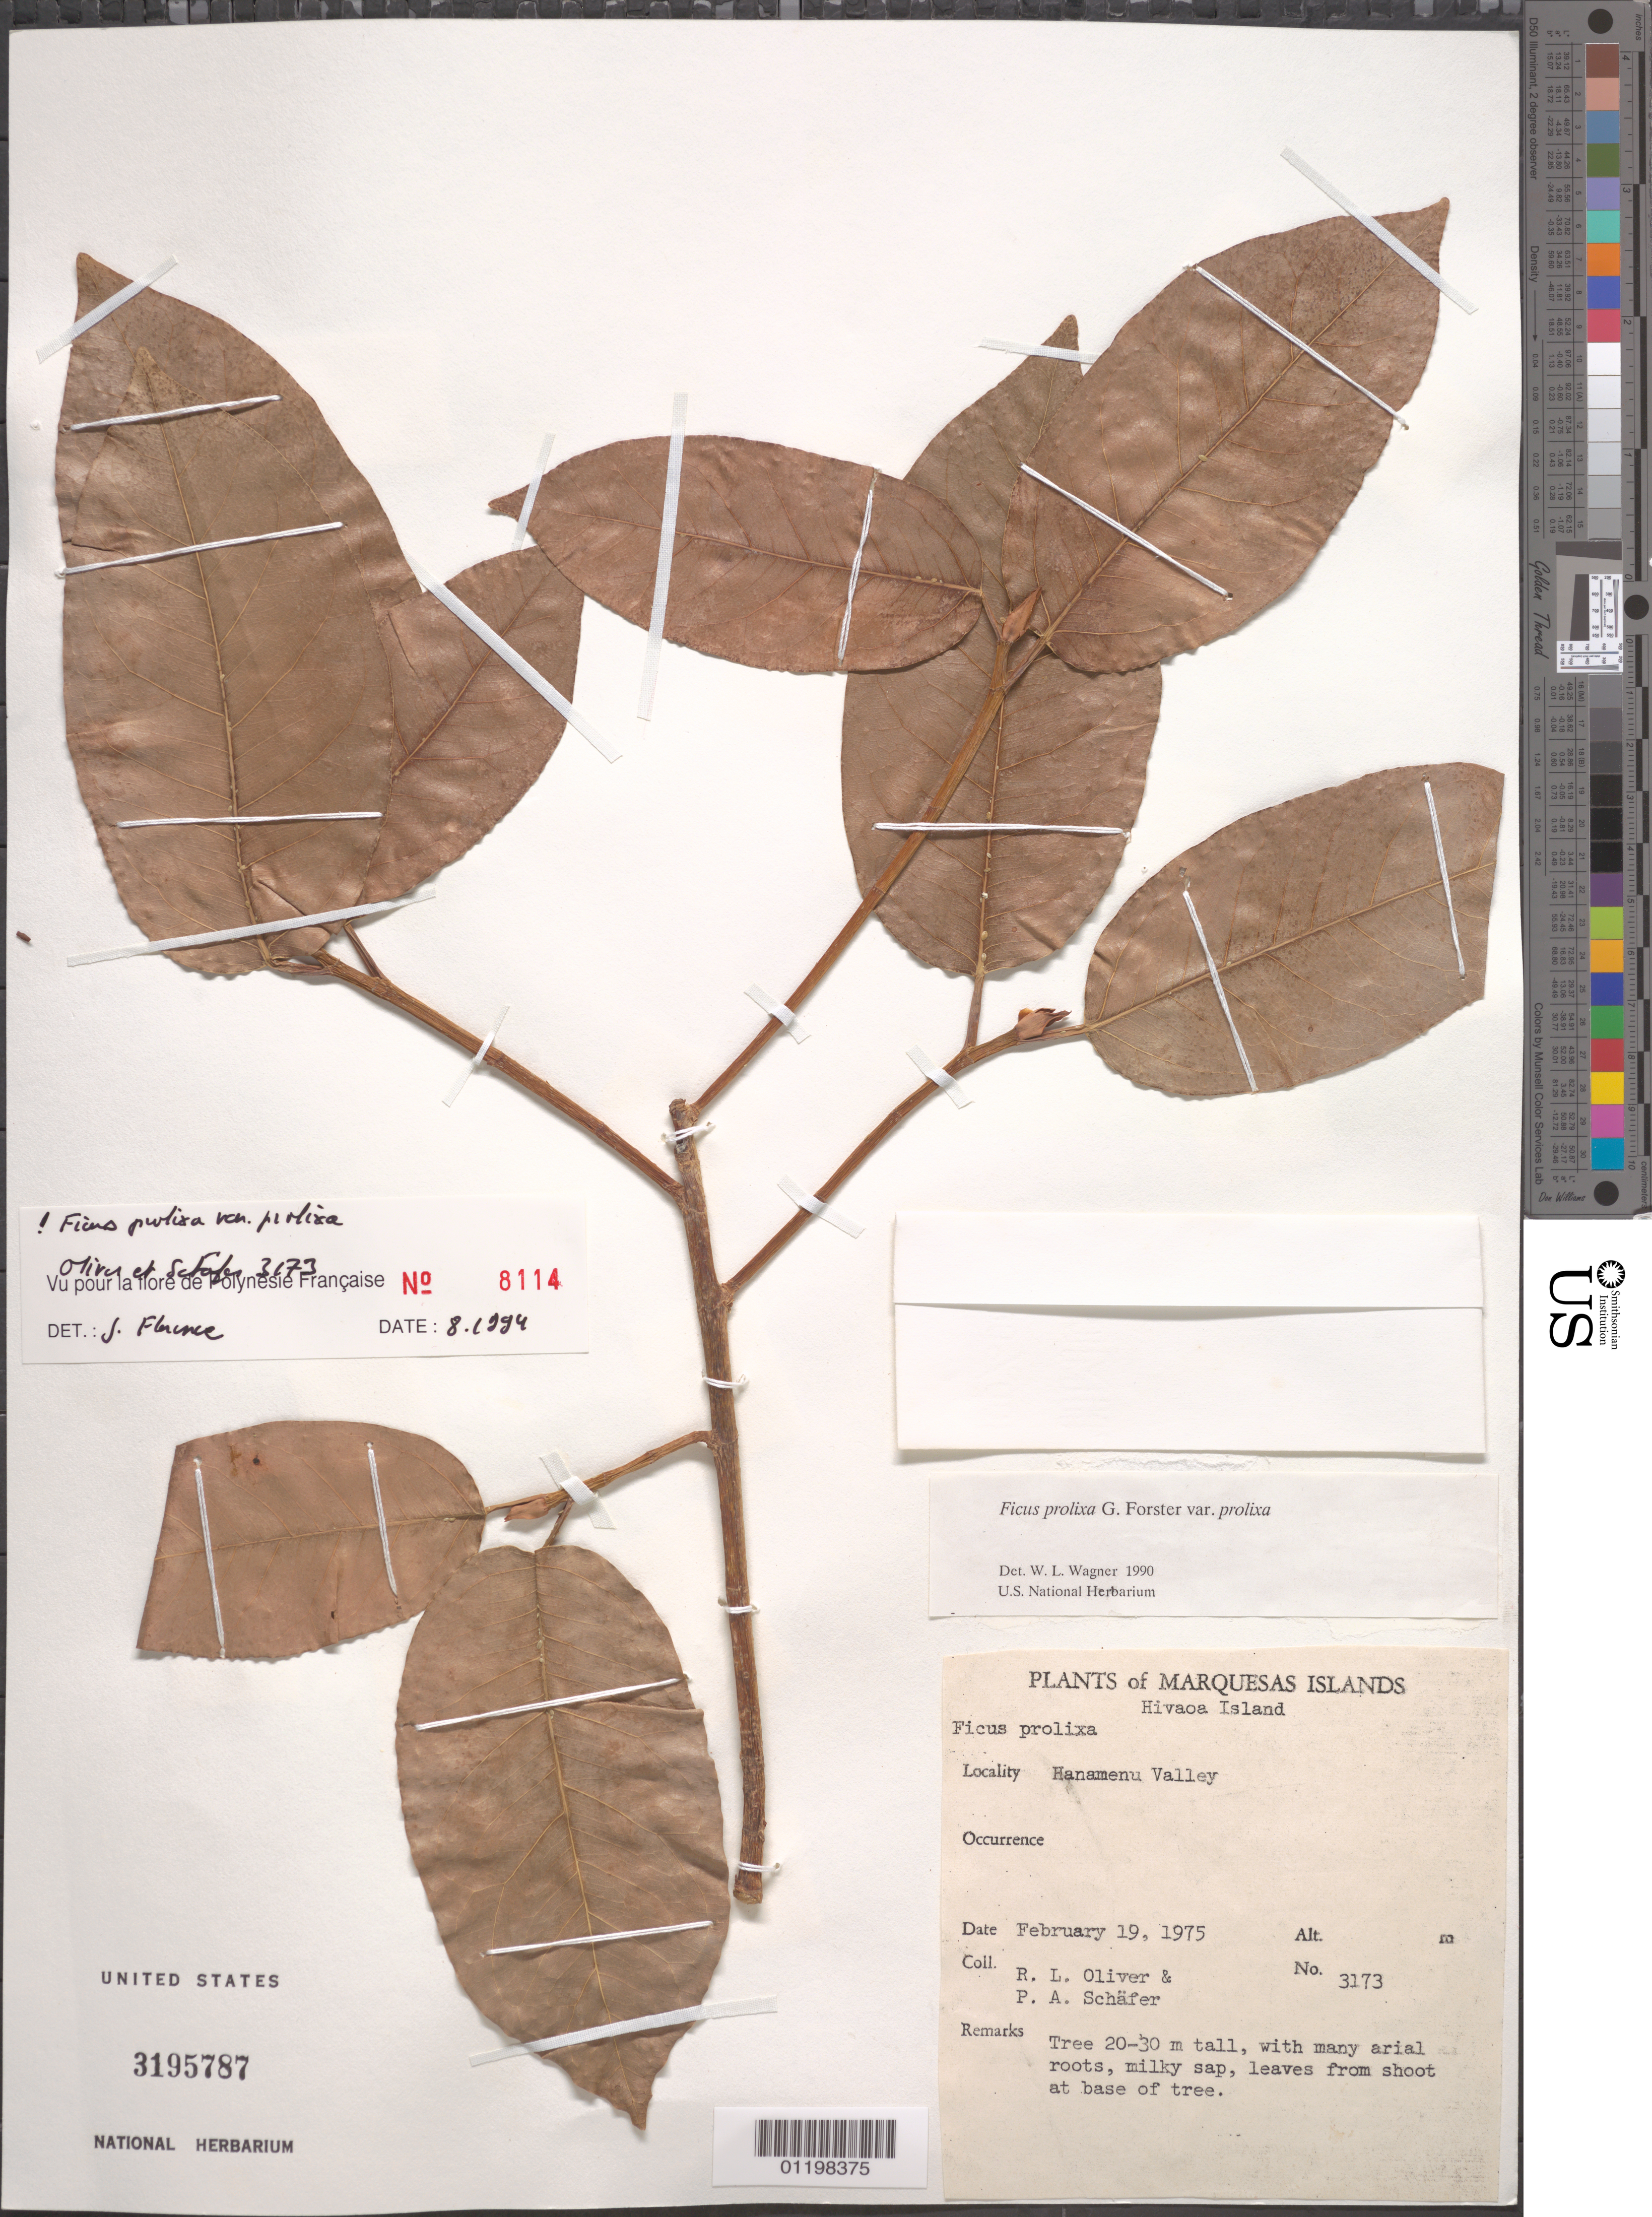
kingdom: Plantae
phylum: Tracheophyta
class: Magnoliopsida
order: Rosales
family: Moraceae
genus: Ficus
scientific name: Ficus prolixa var. prolixa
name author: G. Forst.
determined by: Wagner, W. L., (BOT), Smithsonian Institution - National Museum of Natural History (UNITED STATES)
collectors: R. L. Oliver & P. A. Schäfer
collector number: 3173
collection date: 1975-02-19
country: French Polynesia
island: Hiva Oa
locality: Hanamenu Valley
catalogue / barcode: US 3195787